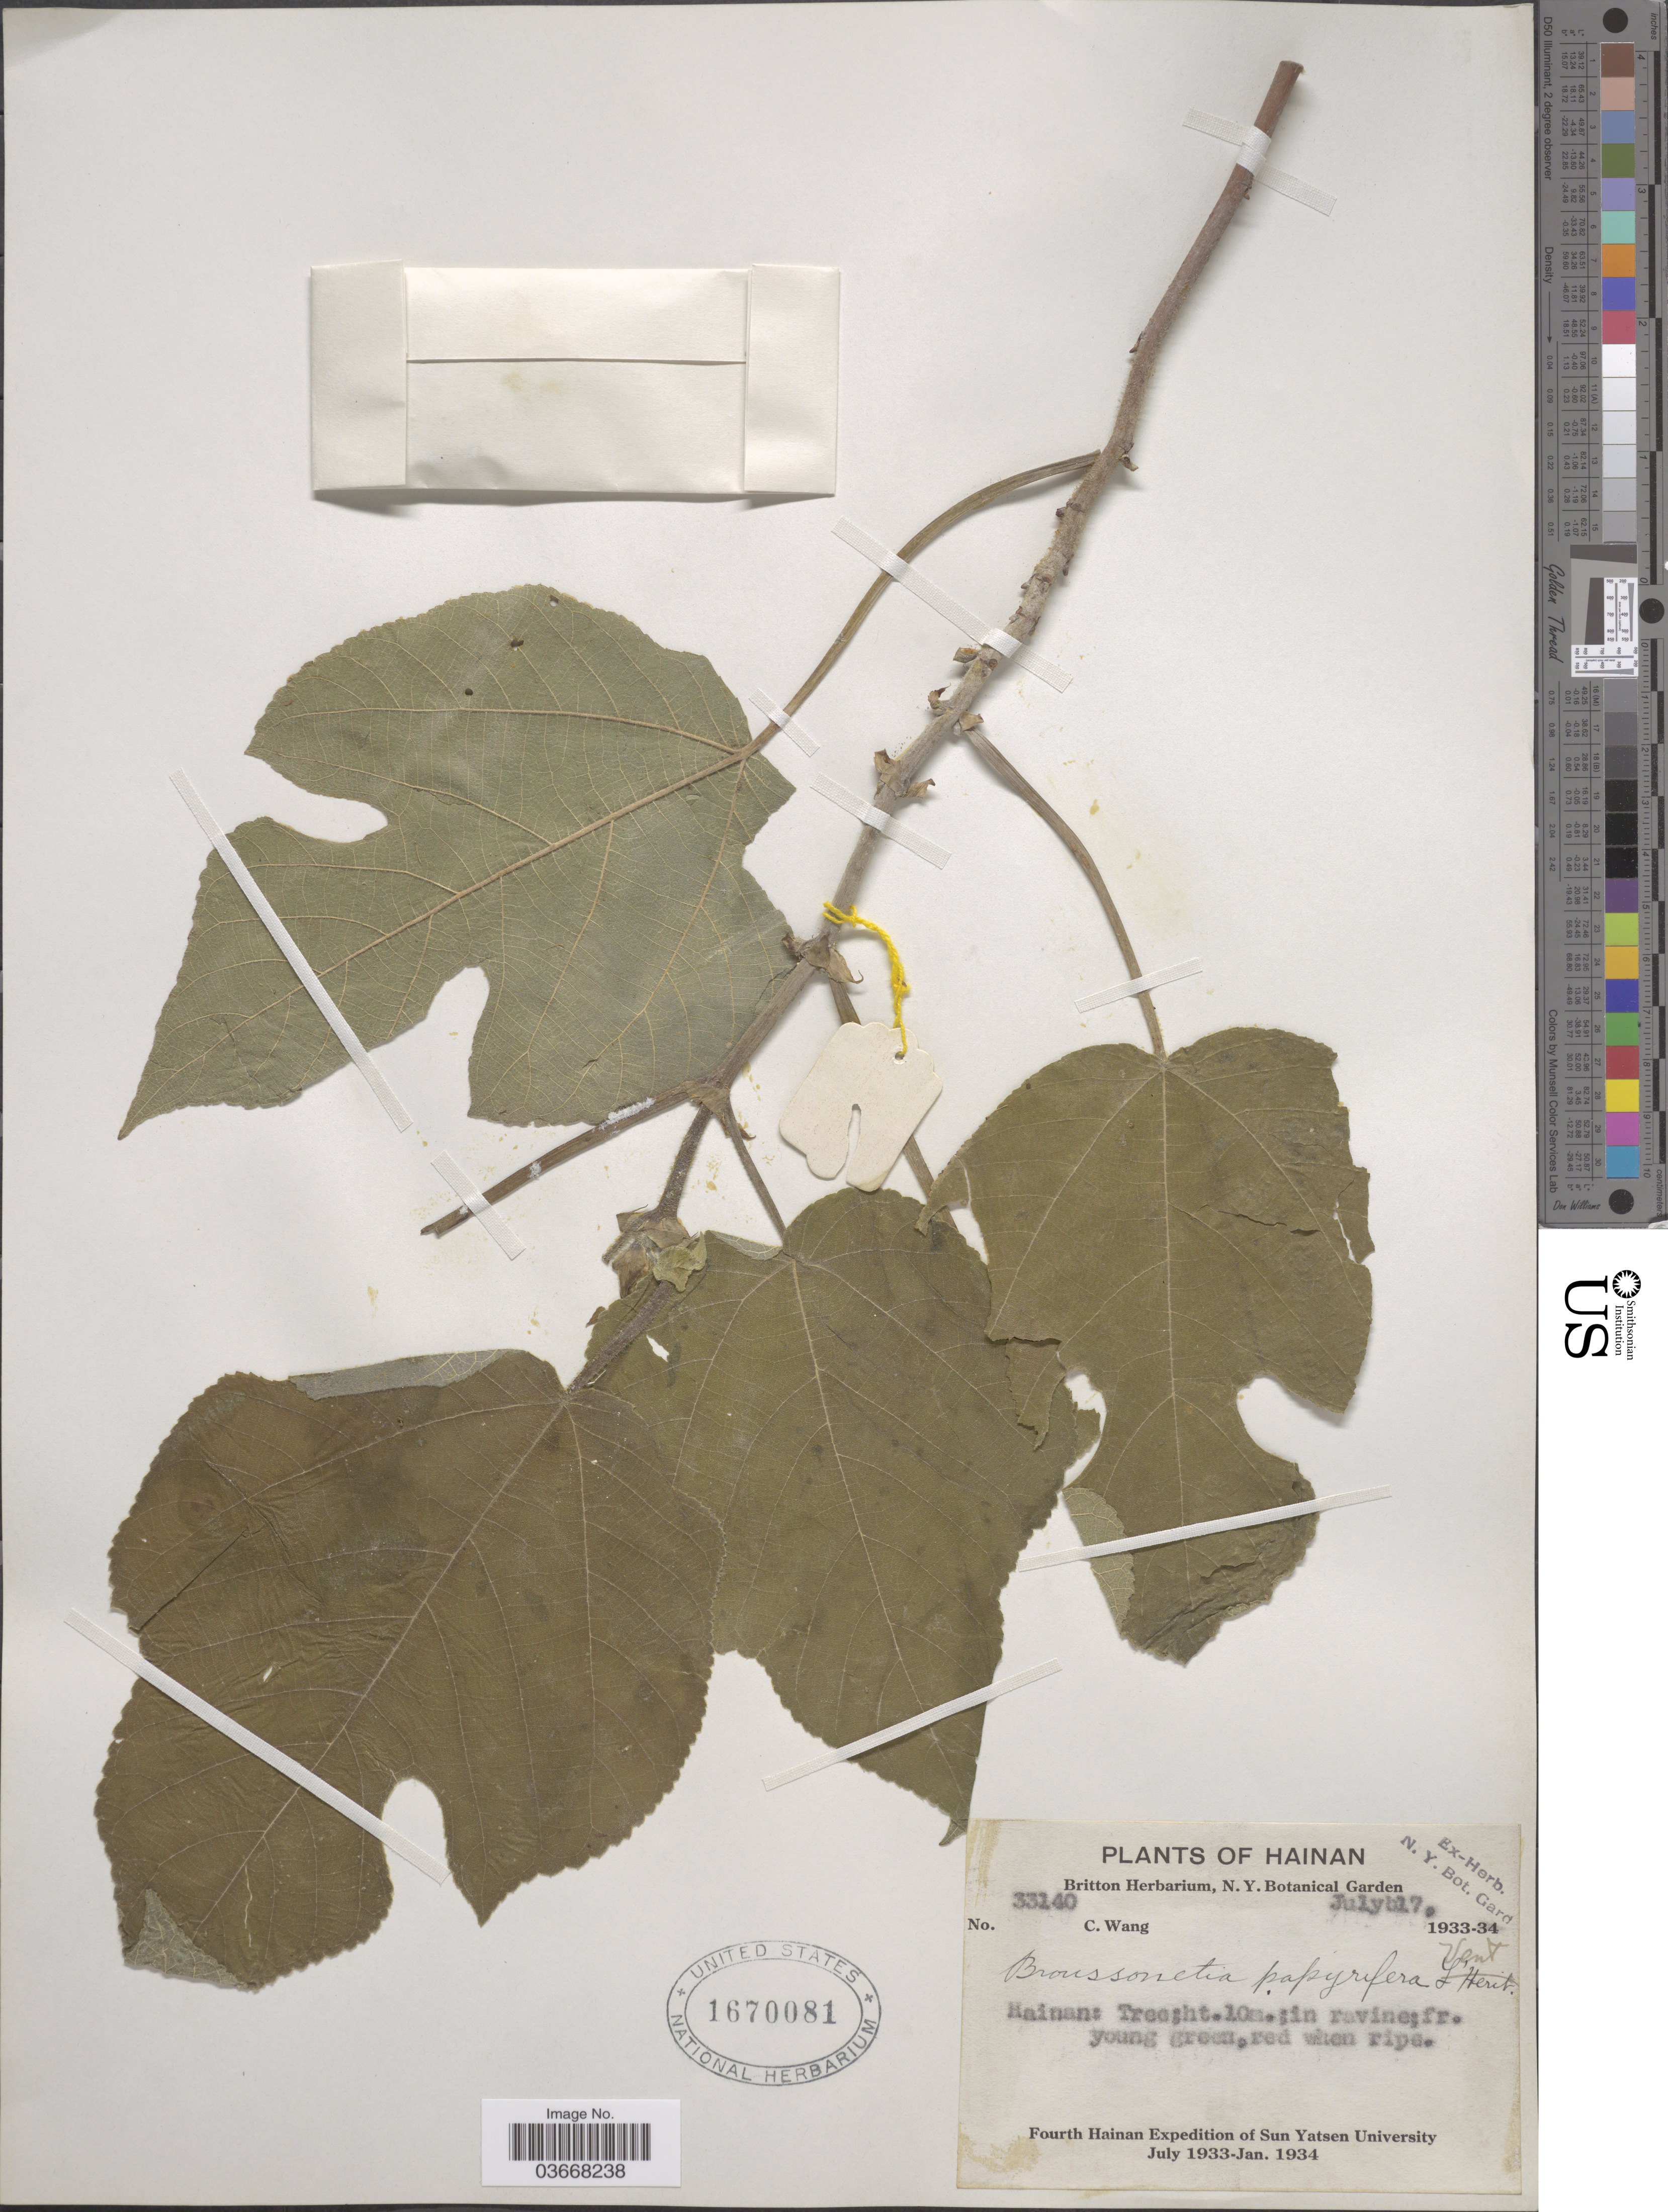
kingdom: Plantae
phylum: Tracheophyta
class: Magnoliopsida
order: Rosales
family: Moraceae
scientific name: Broussoneta papyrifera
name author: (L.) L'Hér. ex Vent.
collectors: C. Wang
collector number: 33140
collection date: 1933-07-17/1934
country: China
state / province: Hainan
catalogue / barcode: US 1670081